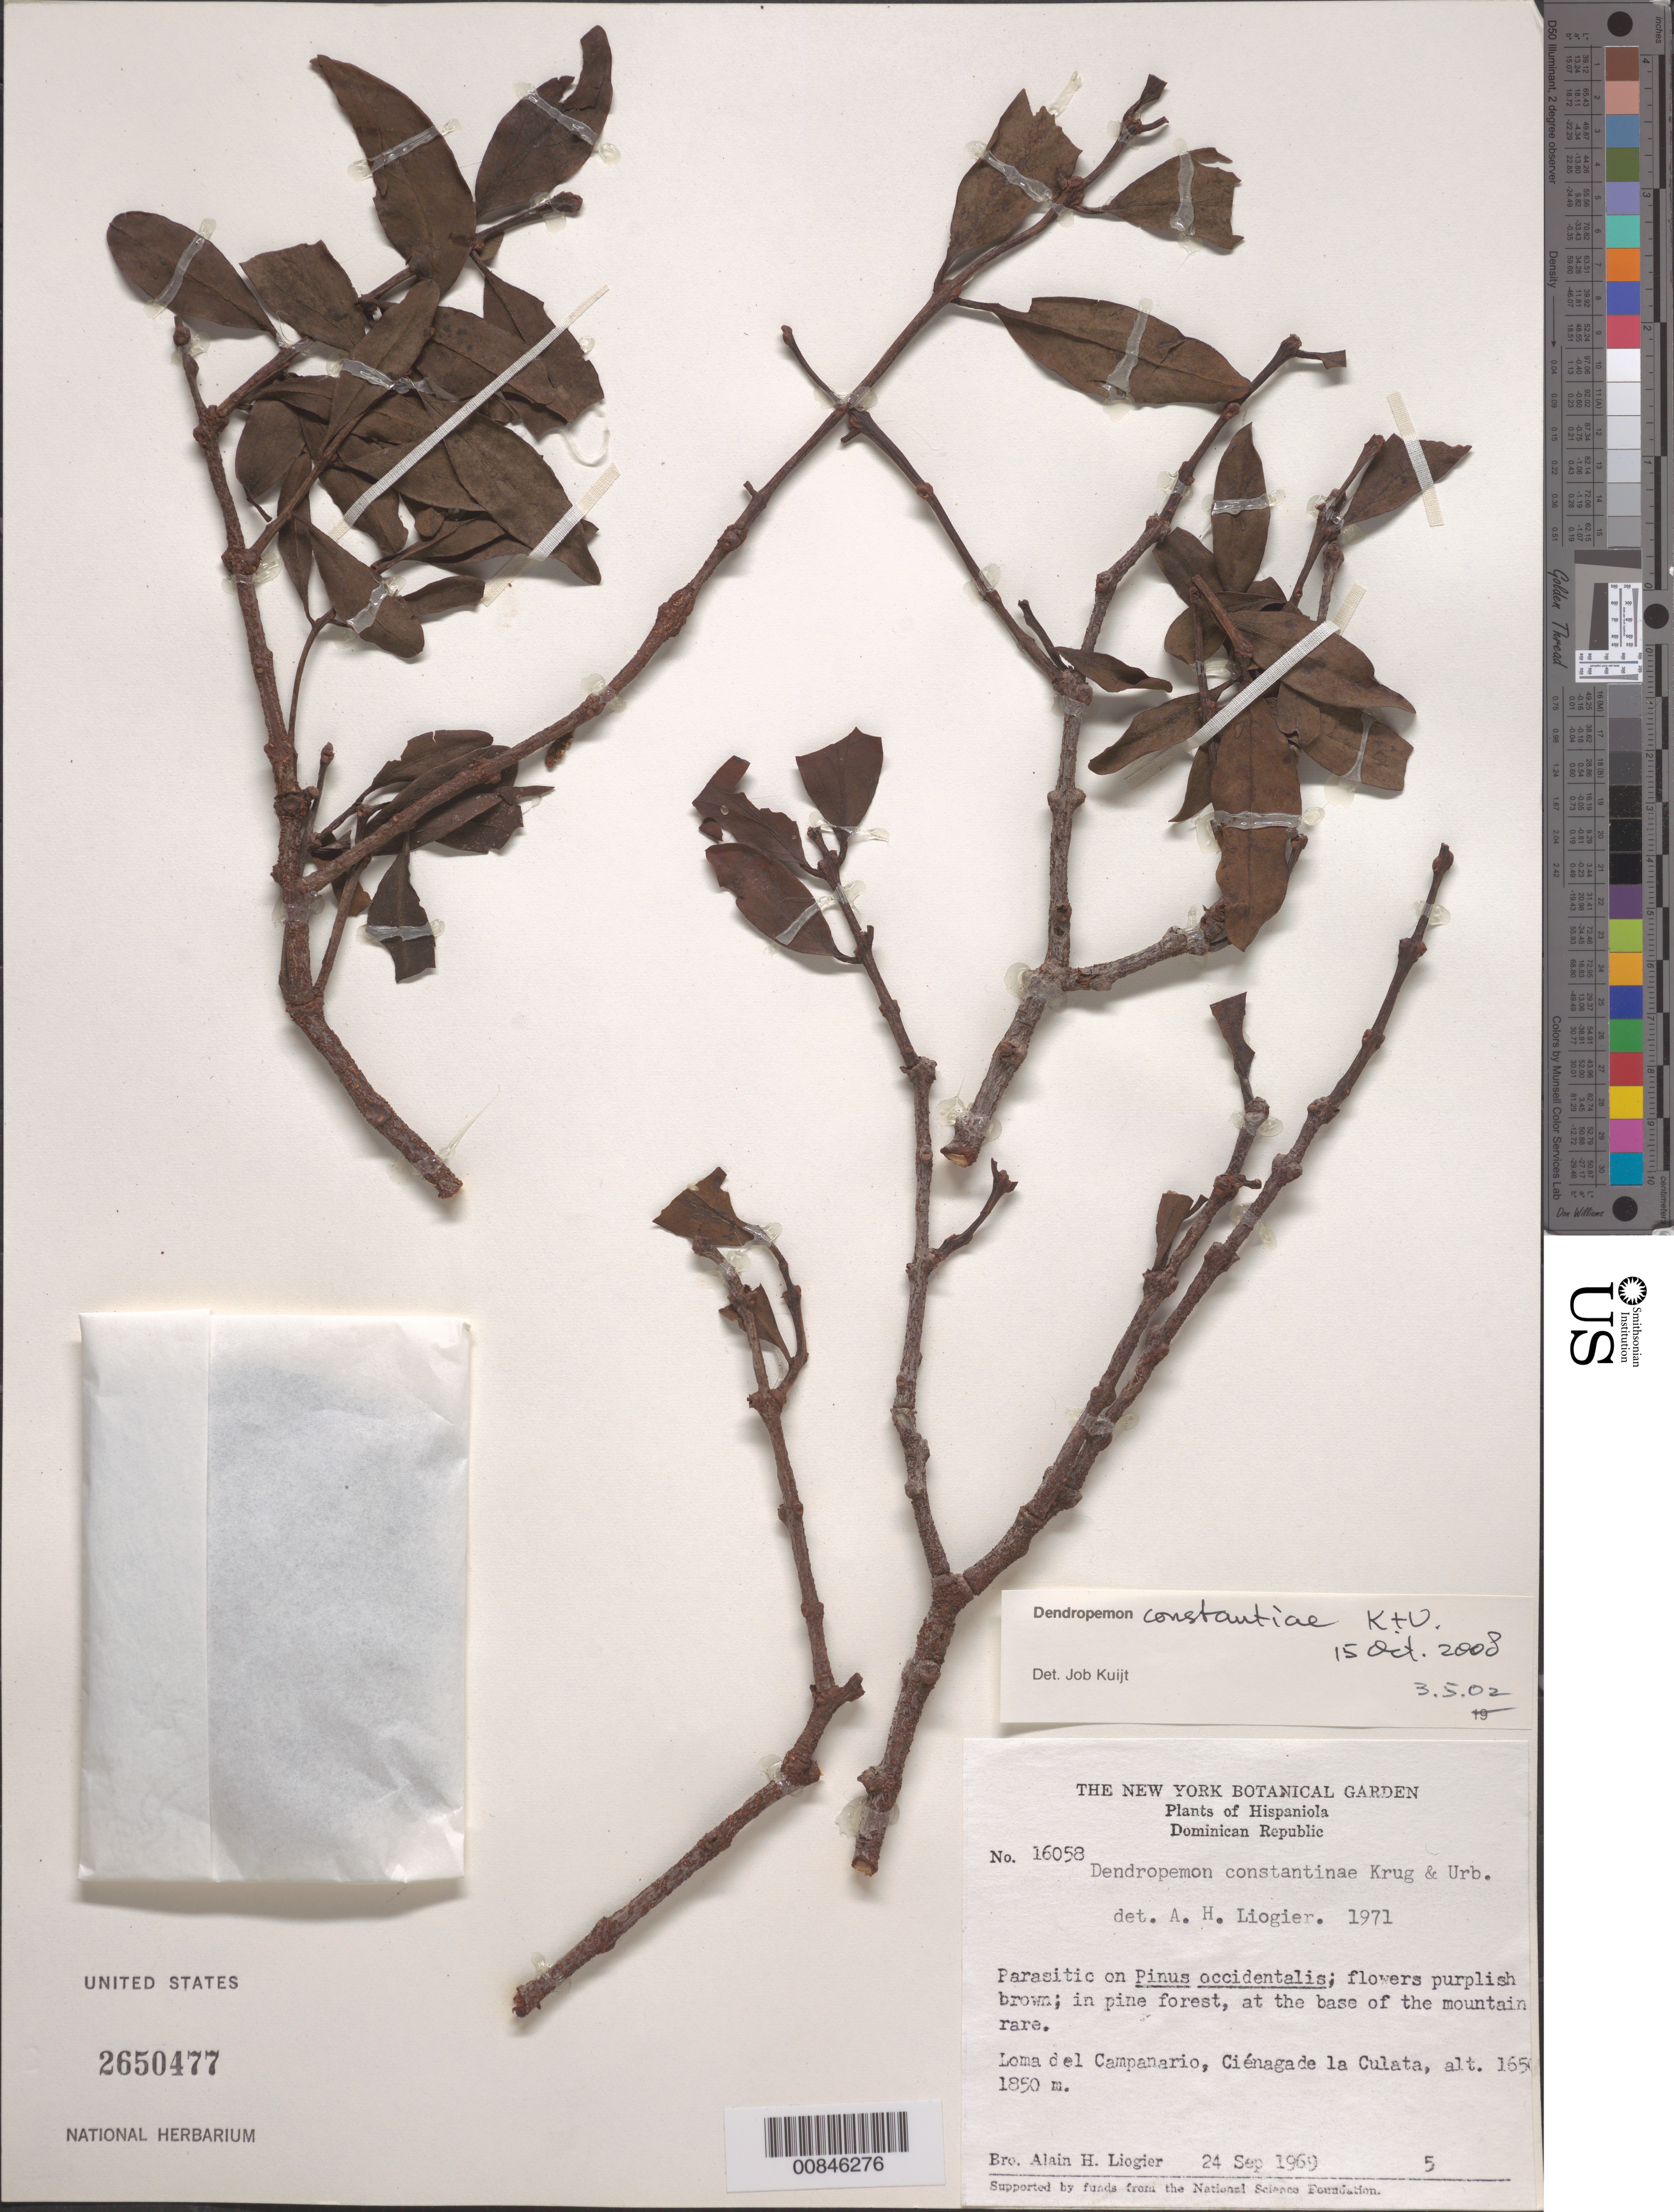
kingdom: Plantae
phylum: Tracheophyta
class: Magnoliopsida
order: Santalales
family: Loranthaceae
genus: Dendropemon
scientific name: Dendropemon constantiae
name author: Krug & Urb.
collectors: A. H. Liogier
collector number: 16058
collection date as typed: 24 Sep 1969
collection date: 1969-09-24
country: Dominican Republic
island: Hispaniola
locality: Loma del Campanario, Ciénaga La Culata. At the base of the mountain.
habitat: In pine forest. On Pinus occidentalis.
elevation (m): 1650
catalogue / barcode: US 2650477